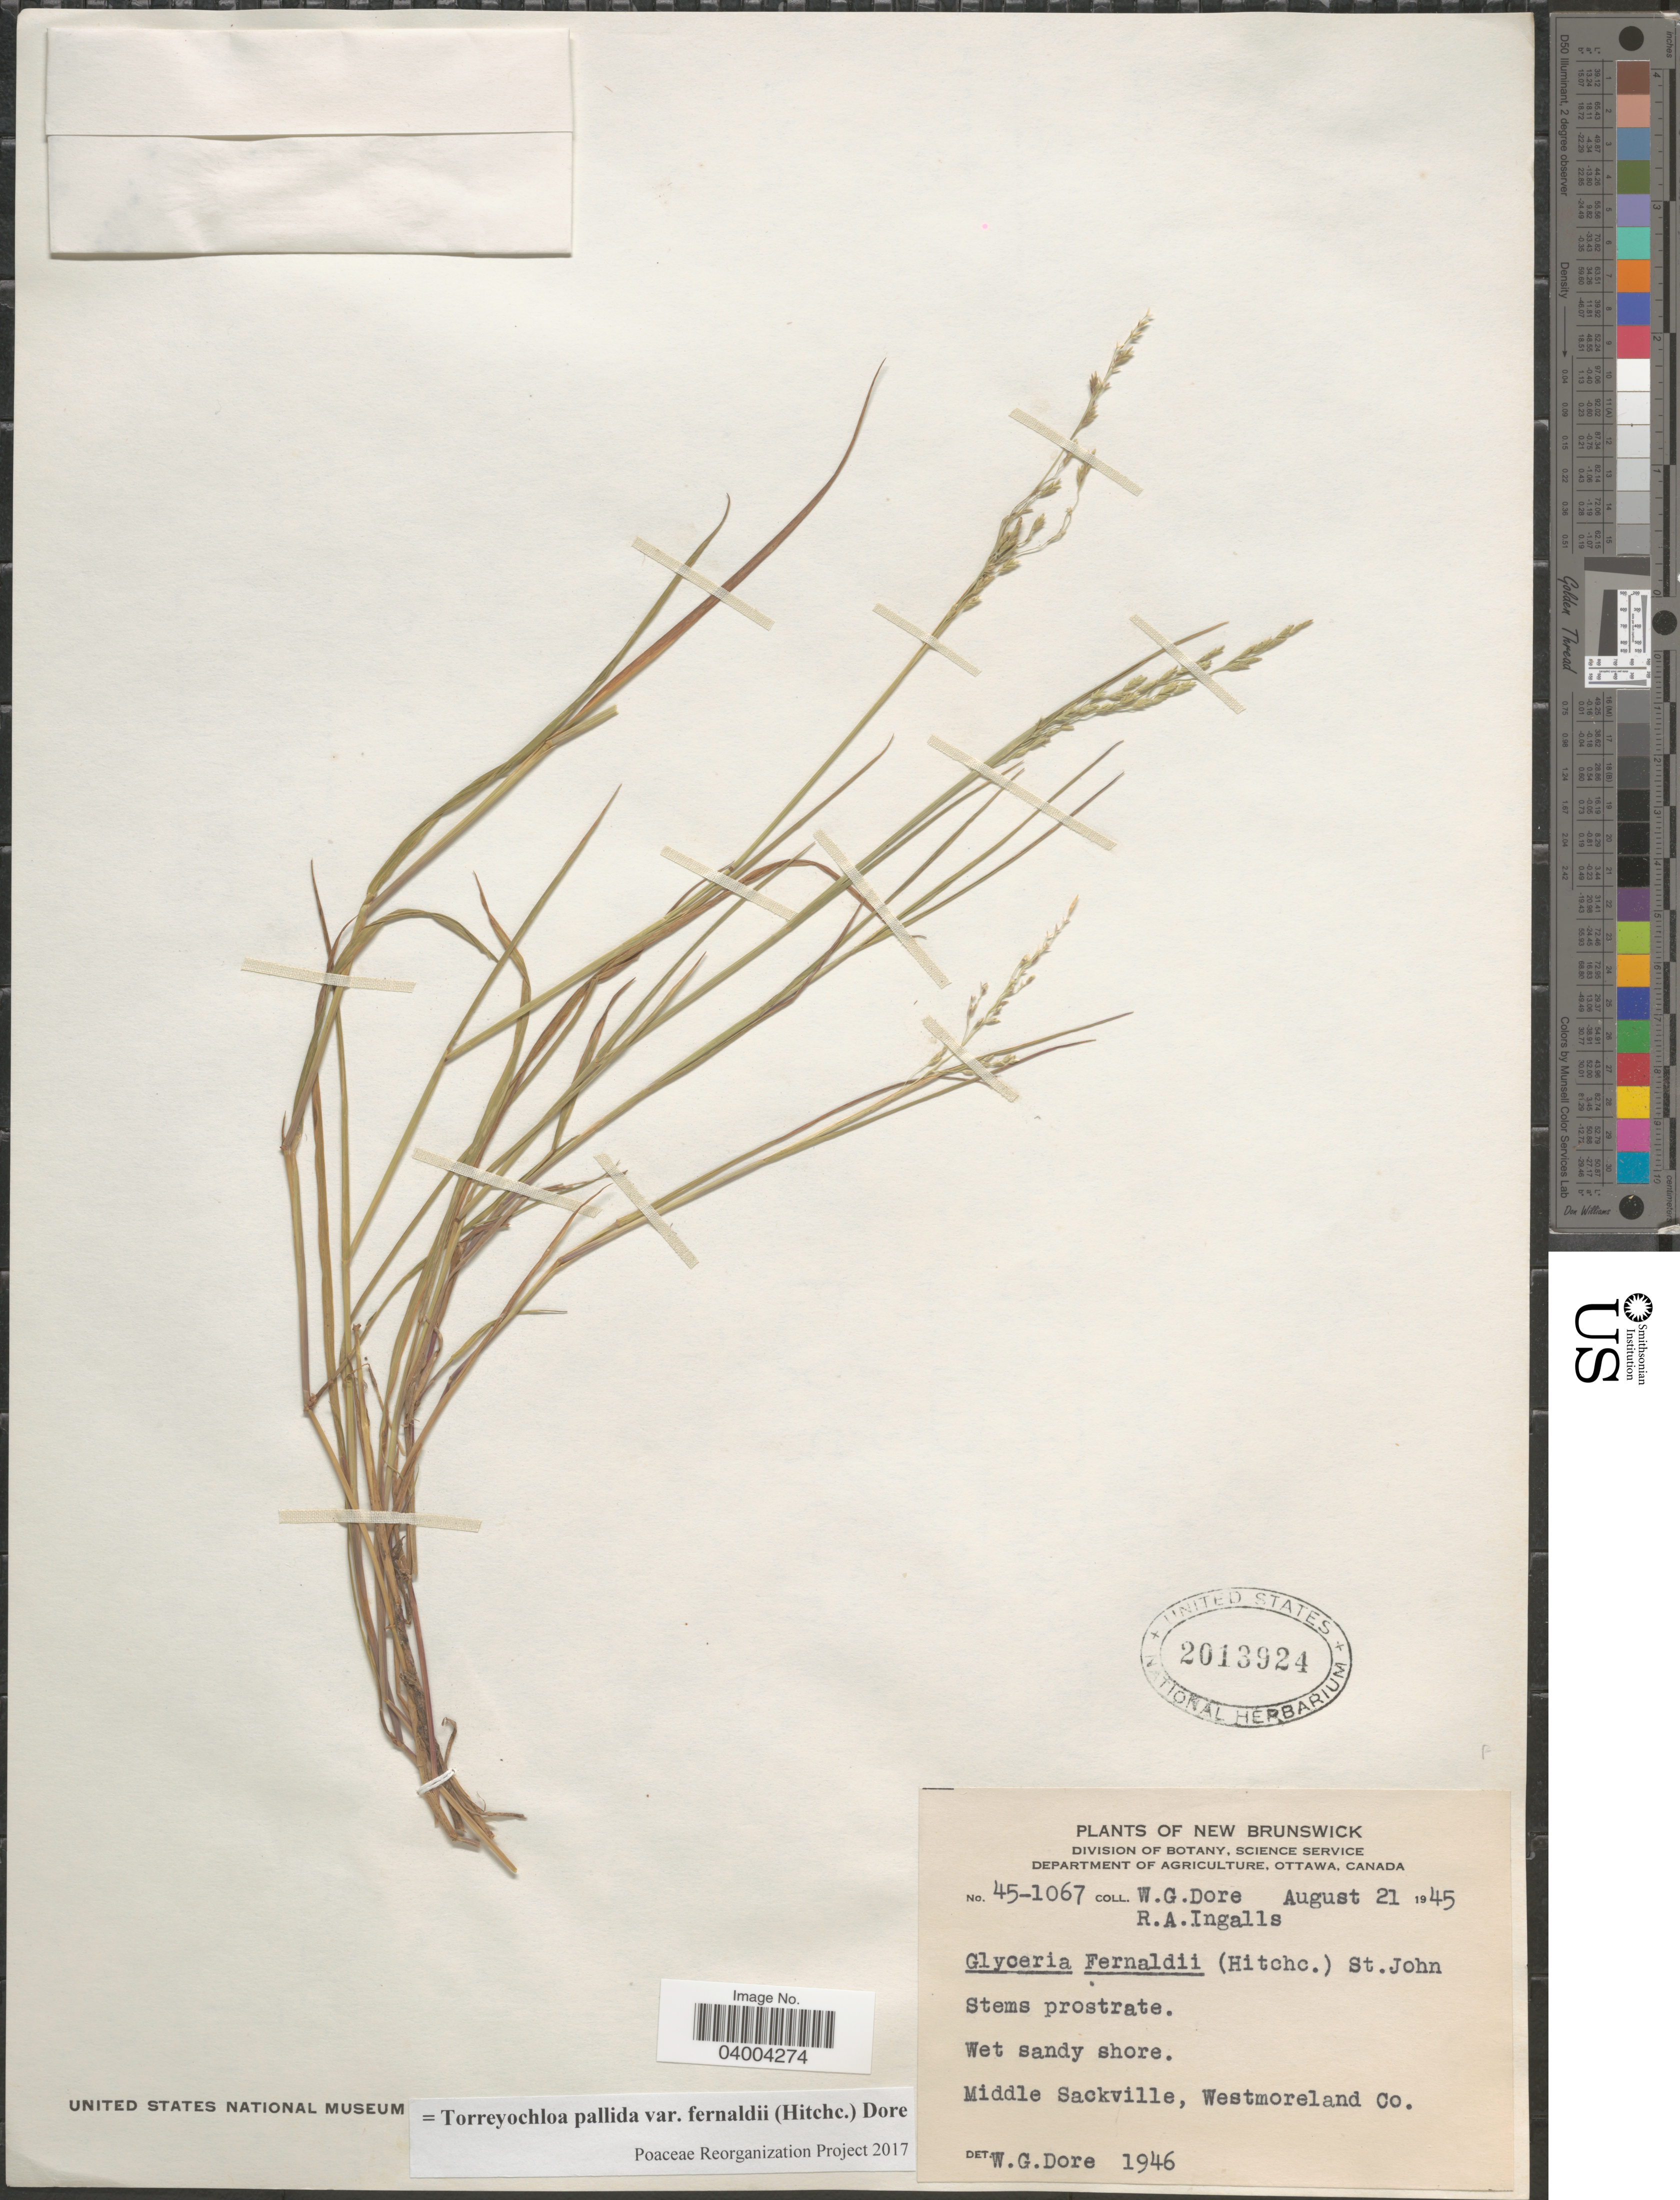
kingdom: Plantae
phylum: Tracheophyta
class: Liliopsida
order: Poales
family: Poaceae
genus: Torreyochloa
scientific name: Torreyochloa pallida var. fernaldii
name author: (Hitchc.) Dore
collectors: W. Dore & R. Ingalls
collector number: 45-1067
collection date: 1945-08-21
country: Canada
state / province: New Brunswick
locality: Wet sandy shore. Middle Sackville, Westmoreland Co.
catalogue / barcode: US 2013924